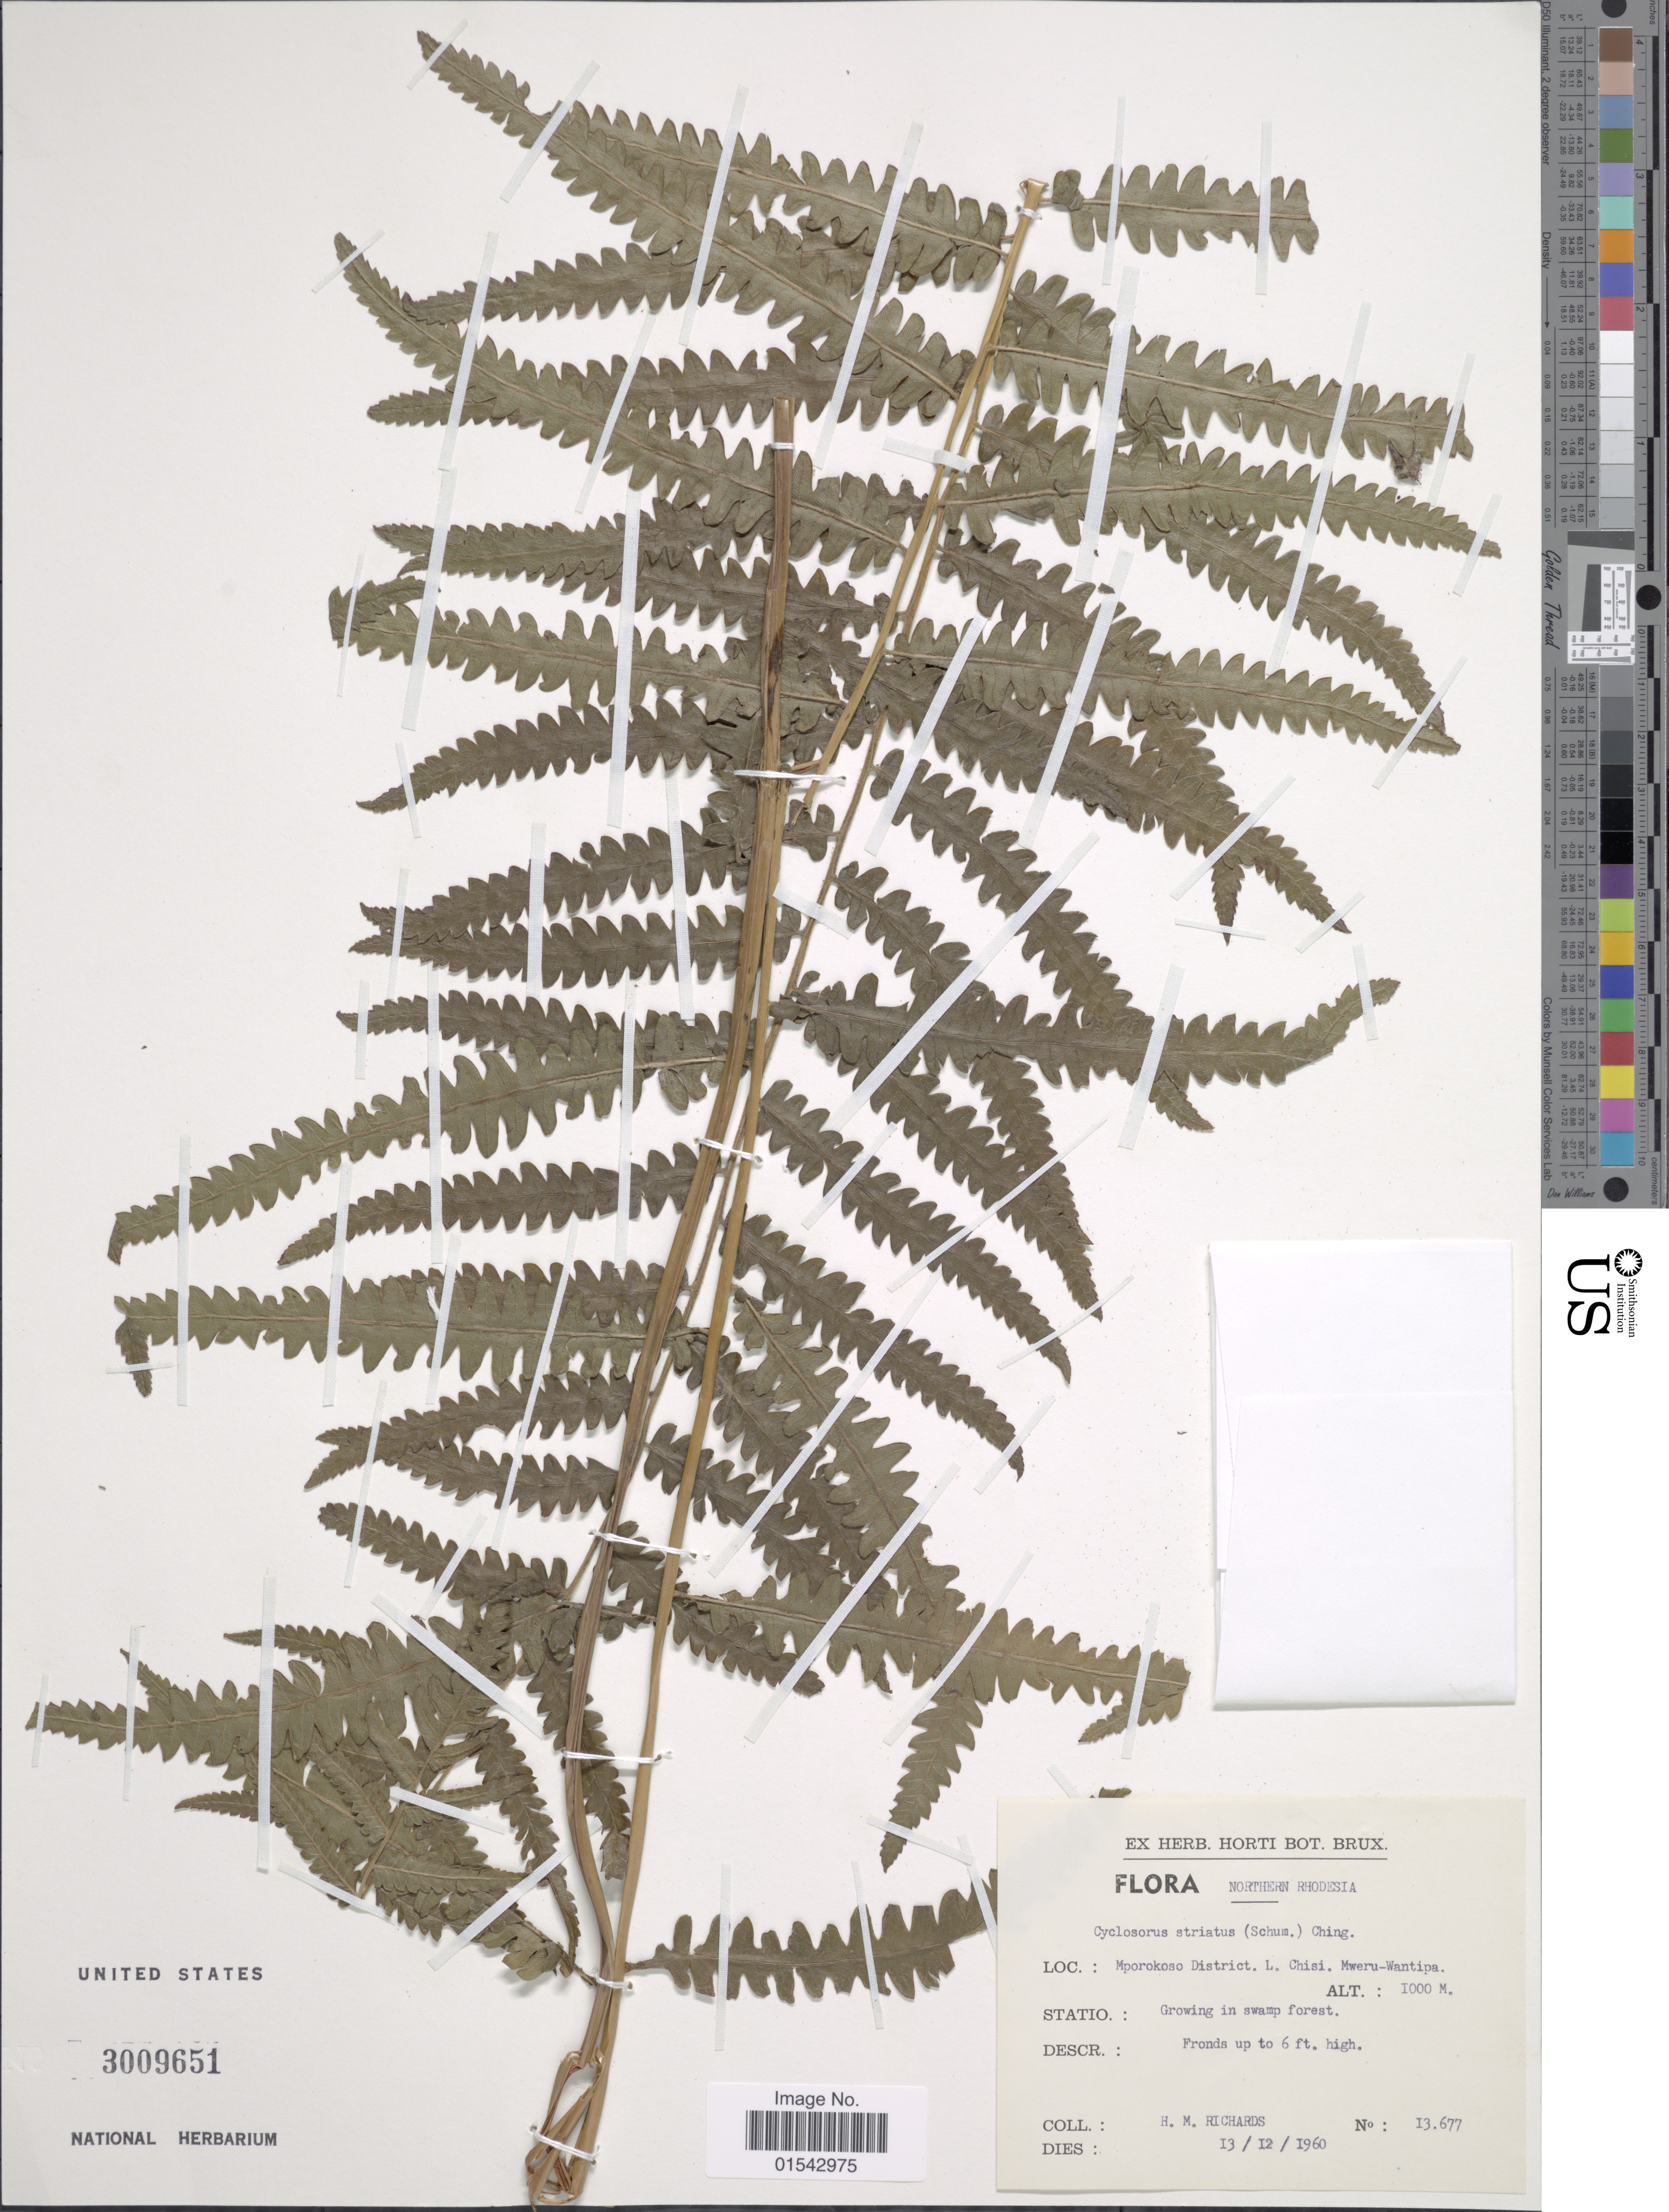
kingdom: Plantae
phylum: Tracheophyta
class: Polypodiopsida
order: Polypodiales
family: Thelypteridaceae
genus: Cyclosorus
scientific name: Cyclosorus interruptus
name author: (Willd.) H. Itô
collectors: H. Richards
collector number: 13677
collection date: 1960-12-13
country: Zambia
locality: Northern Rhodesia, Mporokoso District. L. Chisi. Mweru-Wantipa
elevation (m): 1000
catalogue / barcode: US 3009651